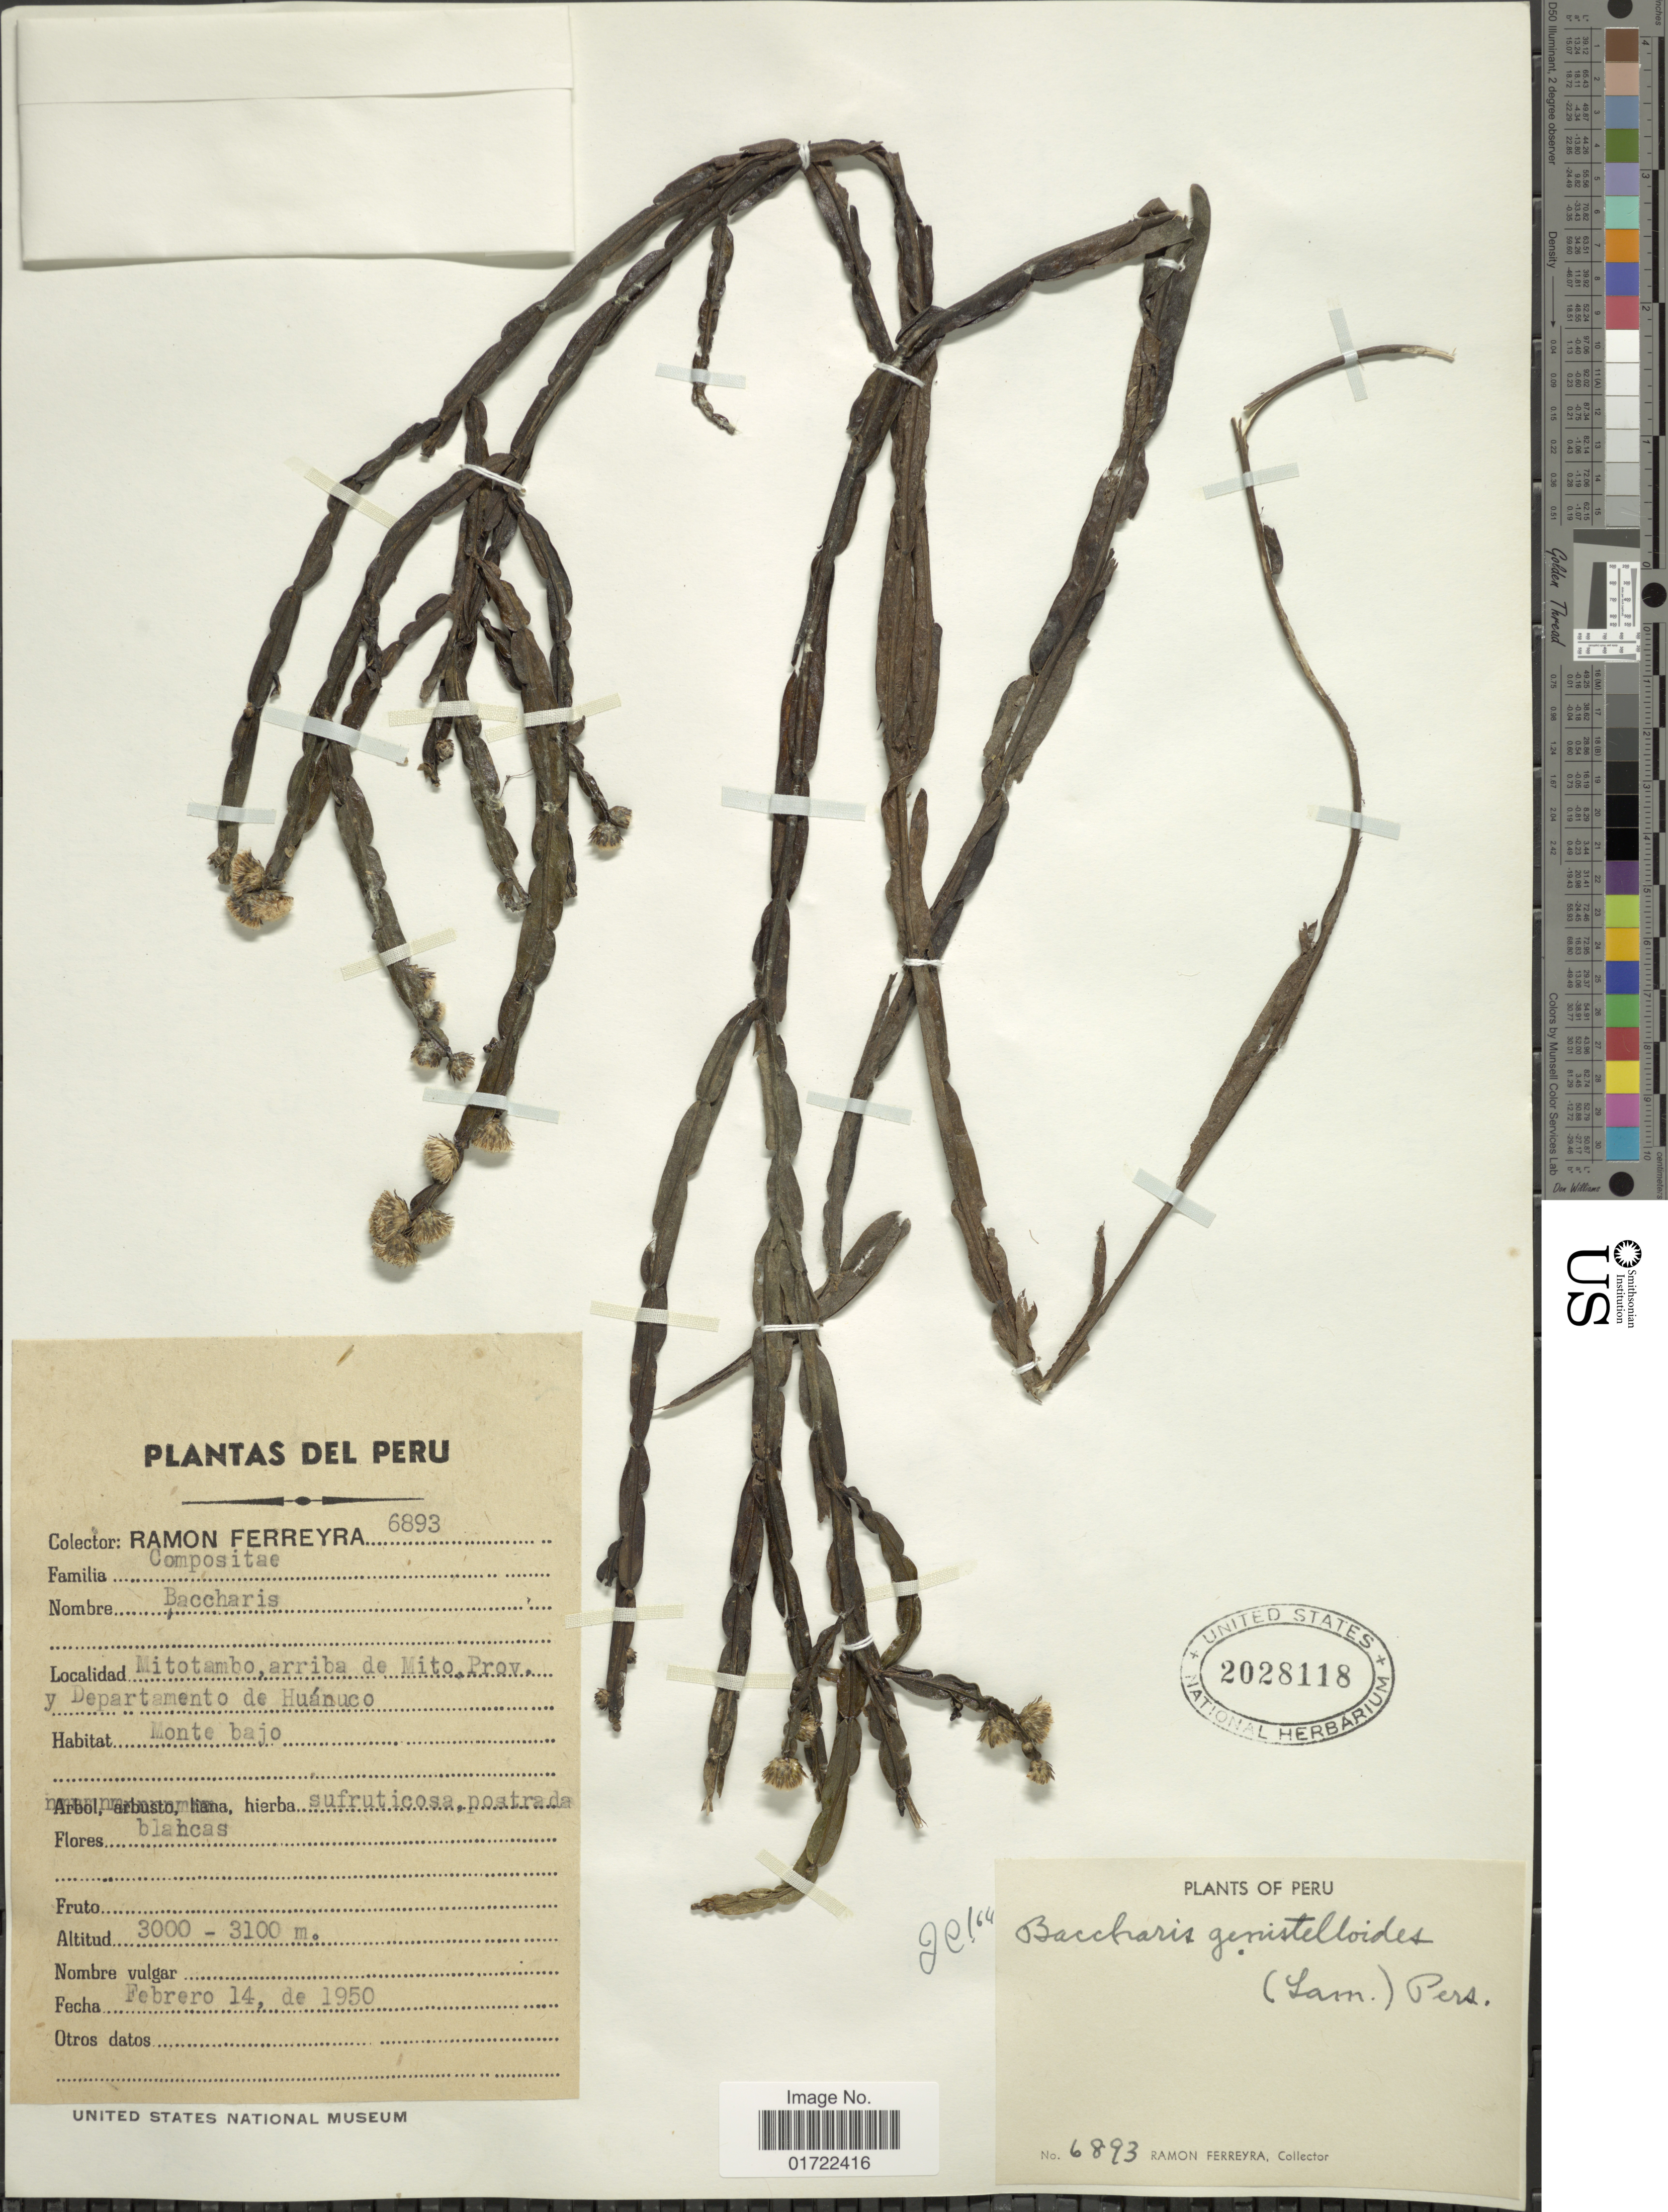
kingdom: Plantae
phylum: Tracheophyta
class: Magnoliopsida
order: Asterales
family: Asteraceae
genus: Baccharis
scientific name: Baccharis genistelloides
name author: (Lam.) Pers.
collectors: R. A. Ferreyra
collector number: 6893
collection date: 1950-02-14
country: Peru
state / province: Huánuco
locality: Mitotambo, arriba de Mito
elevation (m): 3000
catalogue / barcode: US 2028118